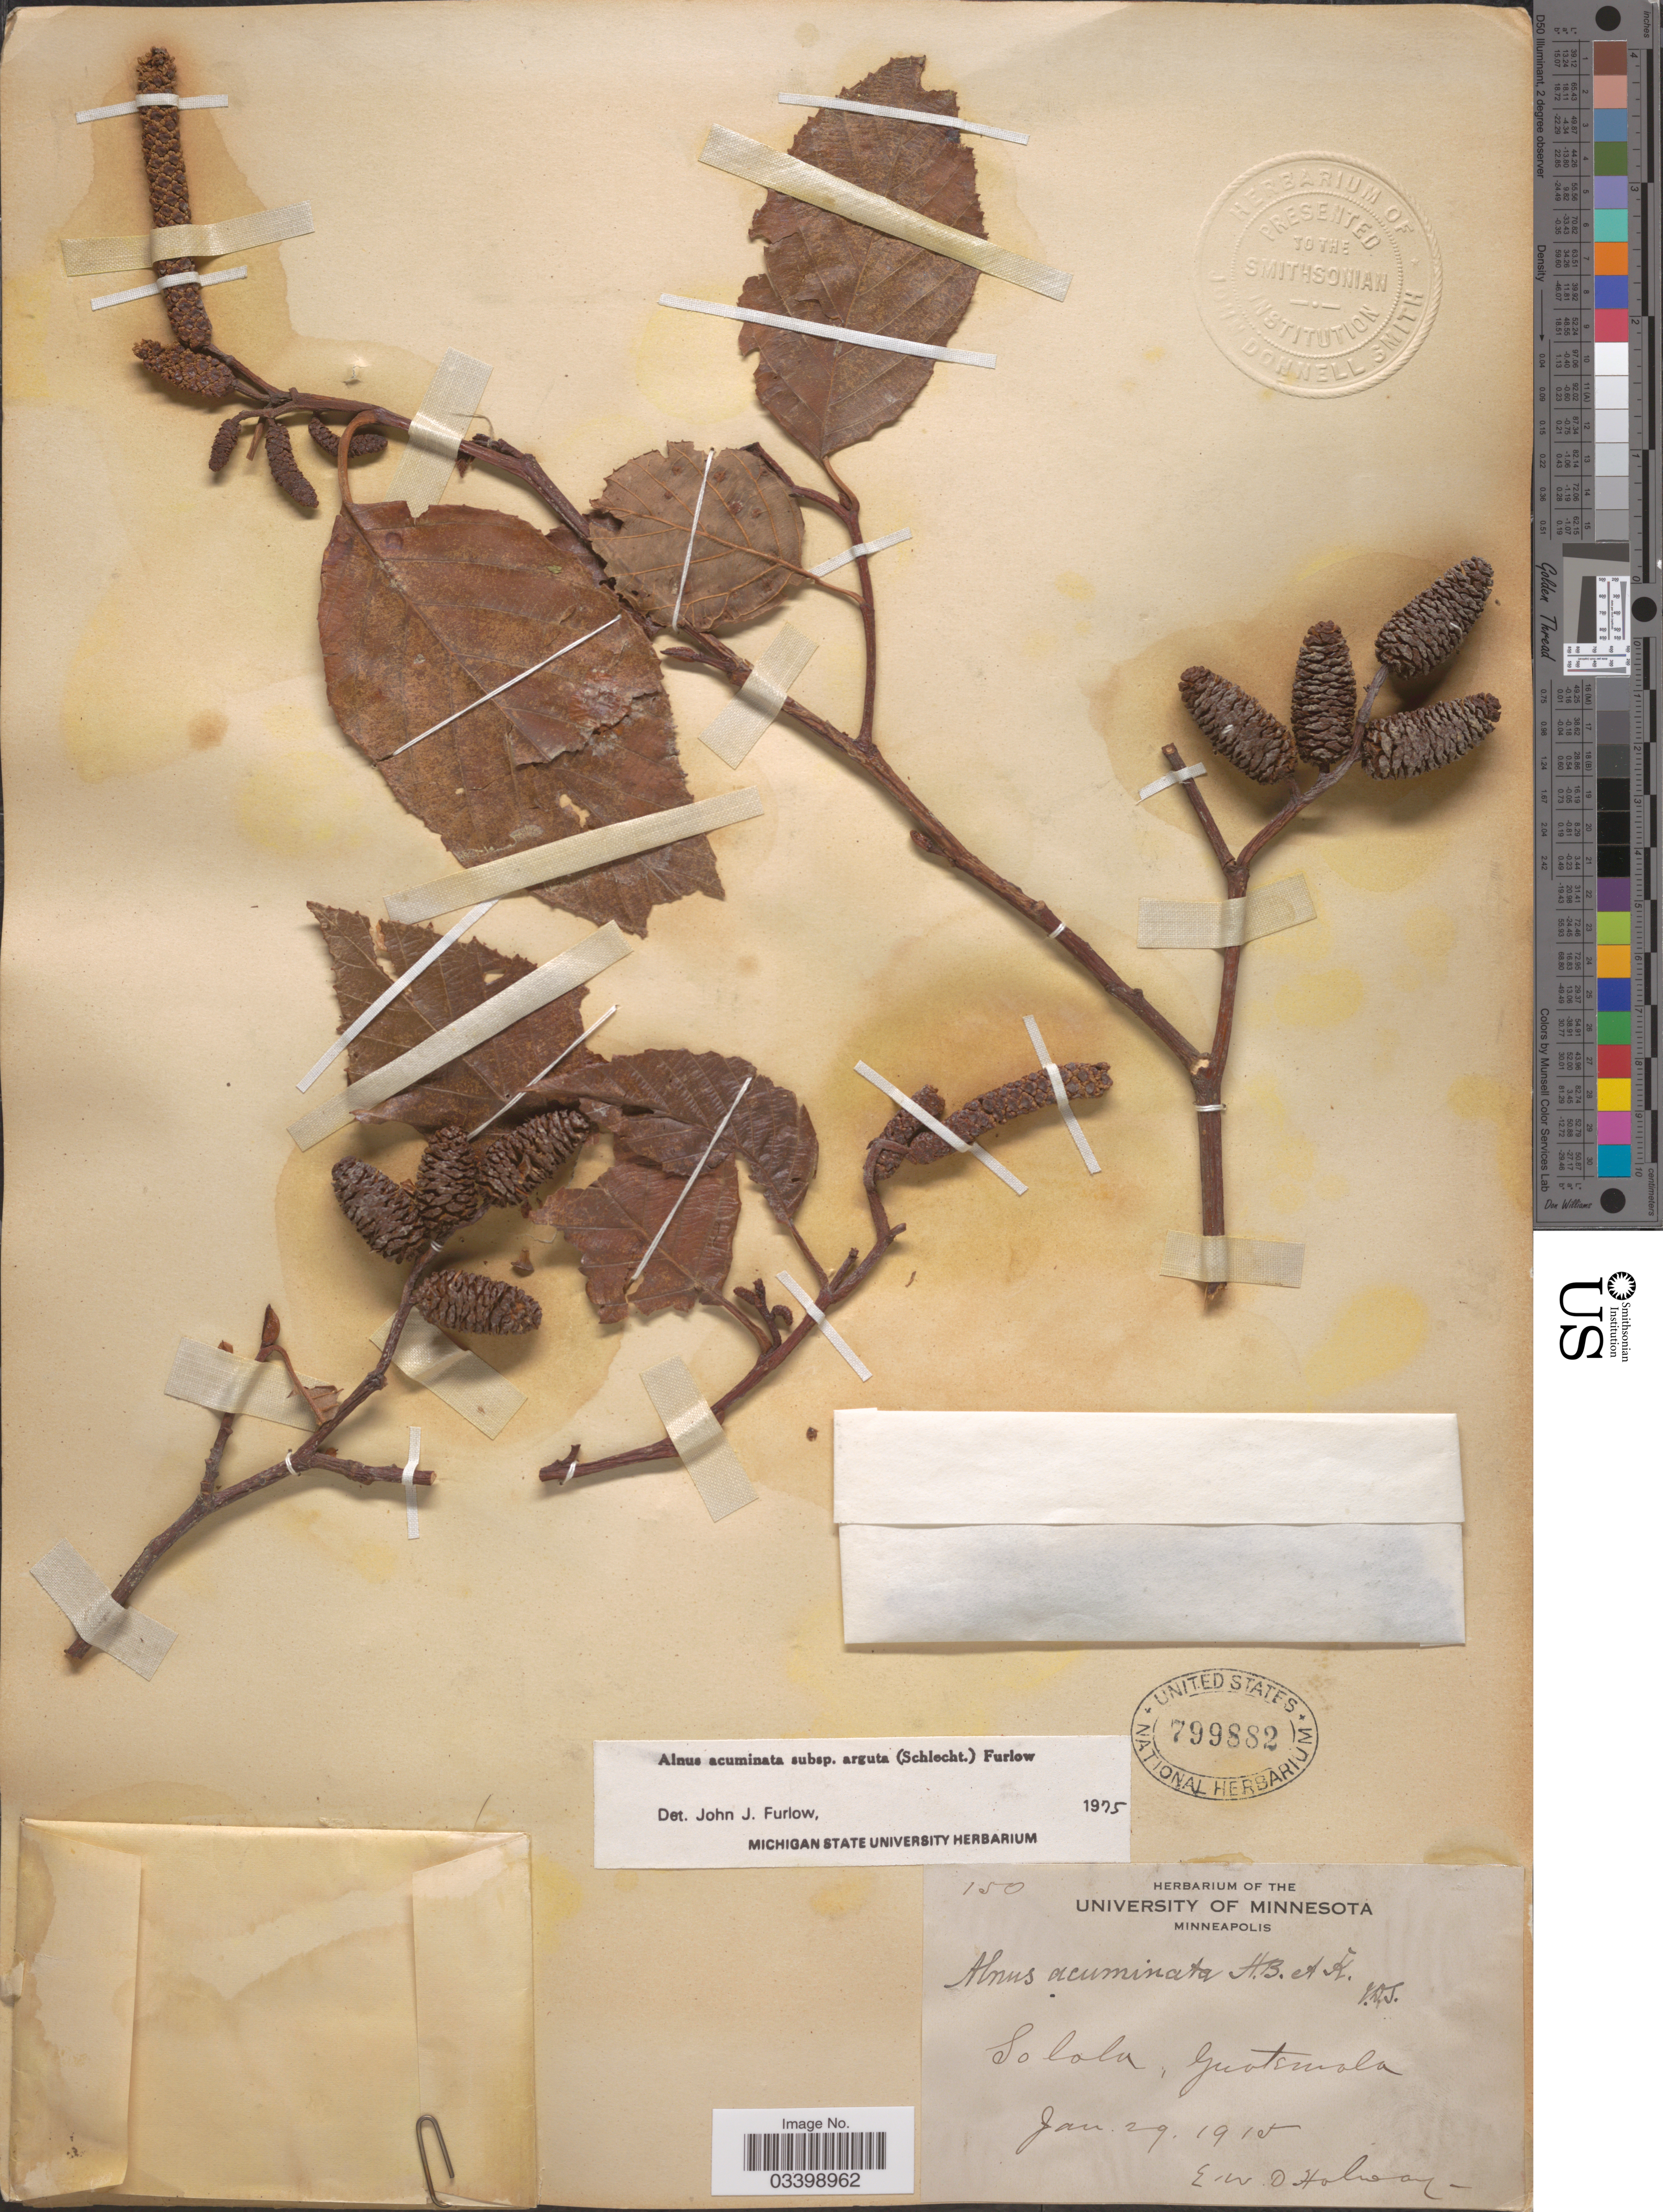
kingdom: Plantae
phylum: Tracheophyta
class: Magnoliopsida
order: Fagales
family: Betulaceae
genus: Alnus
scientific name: Alnus acuminata subsp. arguta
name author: (Schltdl.) Furlow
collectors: E. W. D. Holway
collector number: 150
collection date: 1915-01-29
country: Guatemala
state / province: Sololá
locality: Guatemala.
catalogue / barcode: US 799882